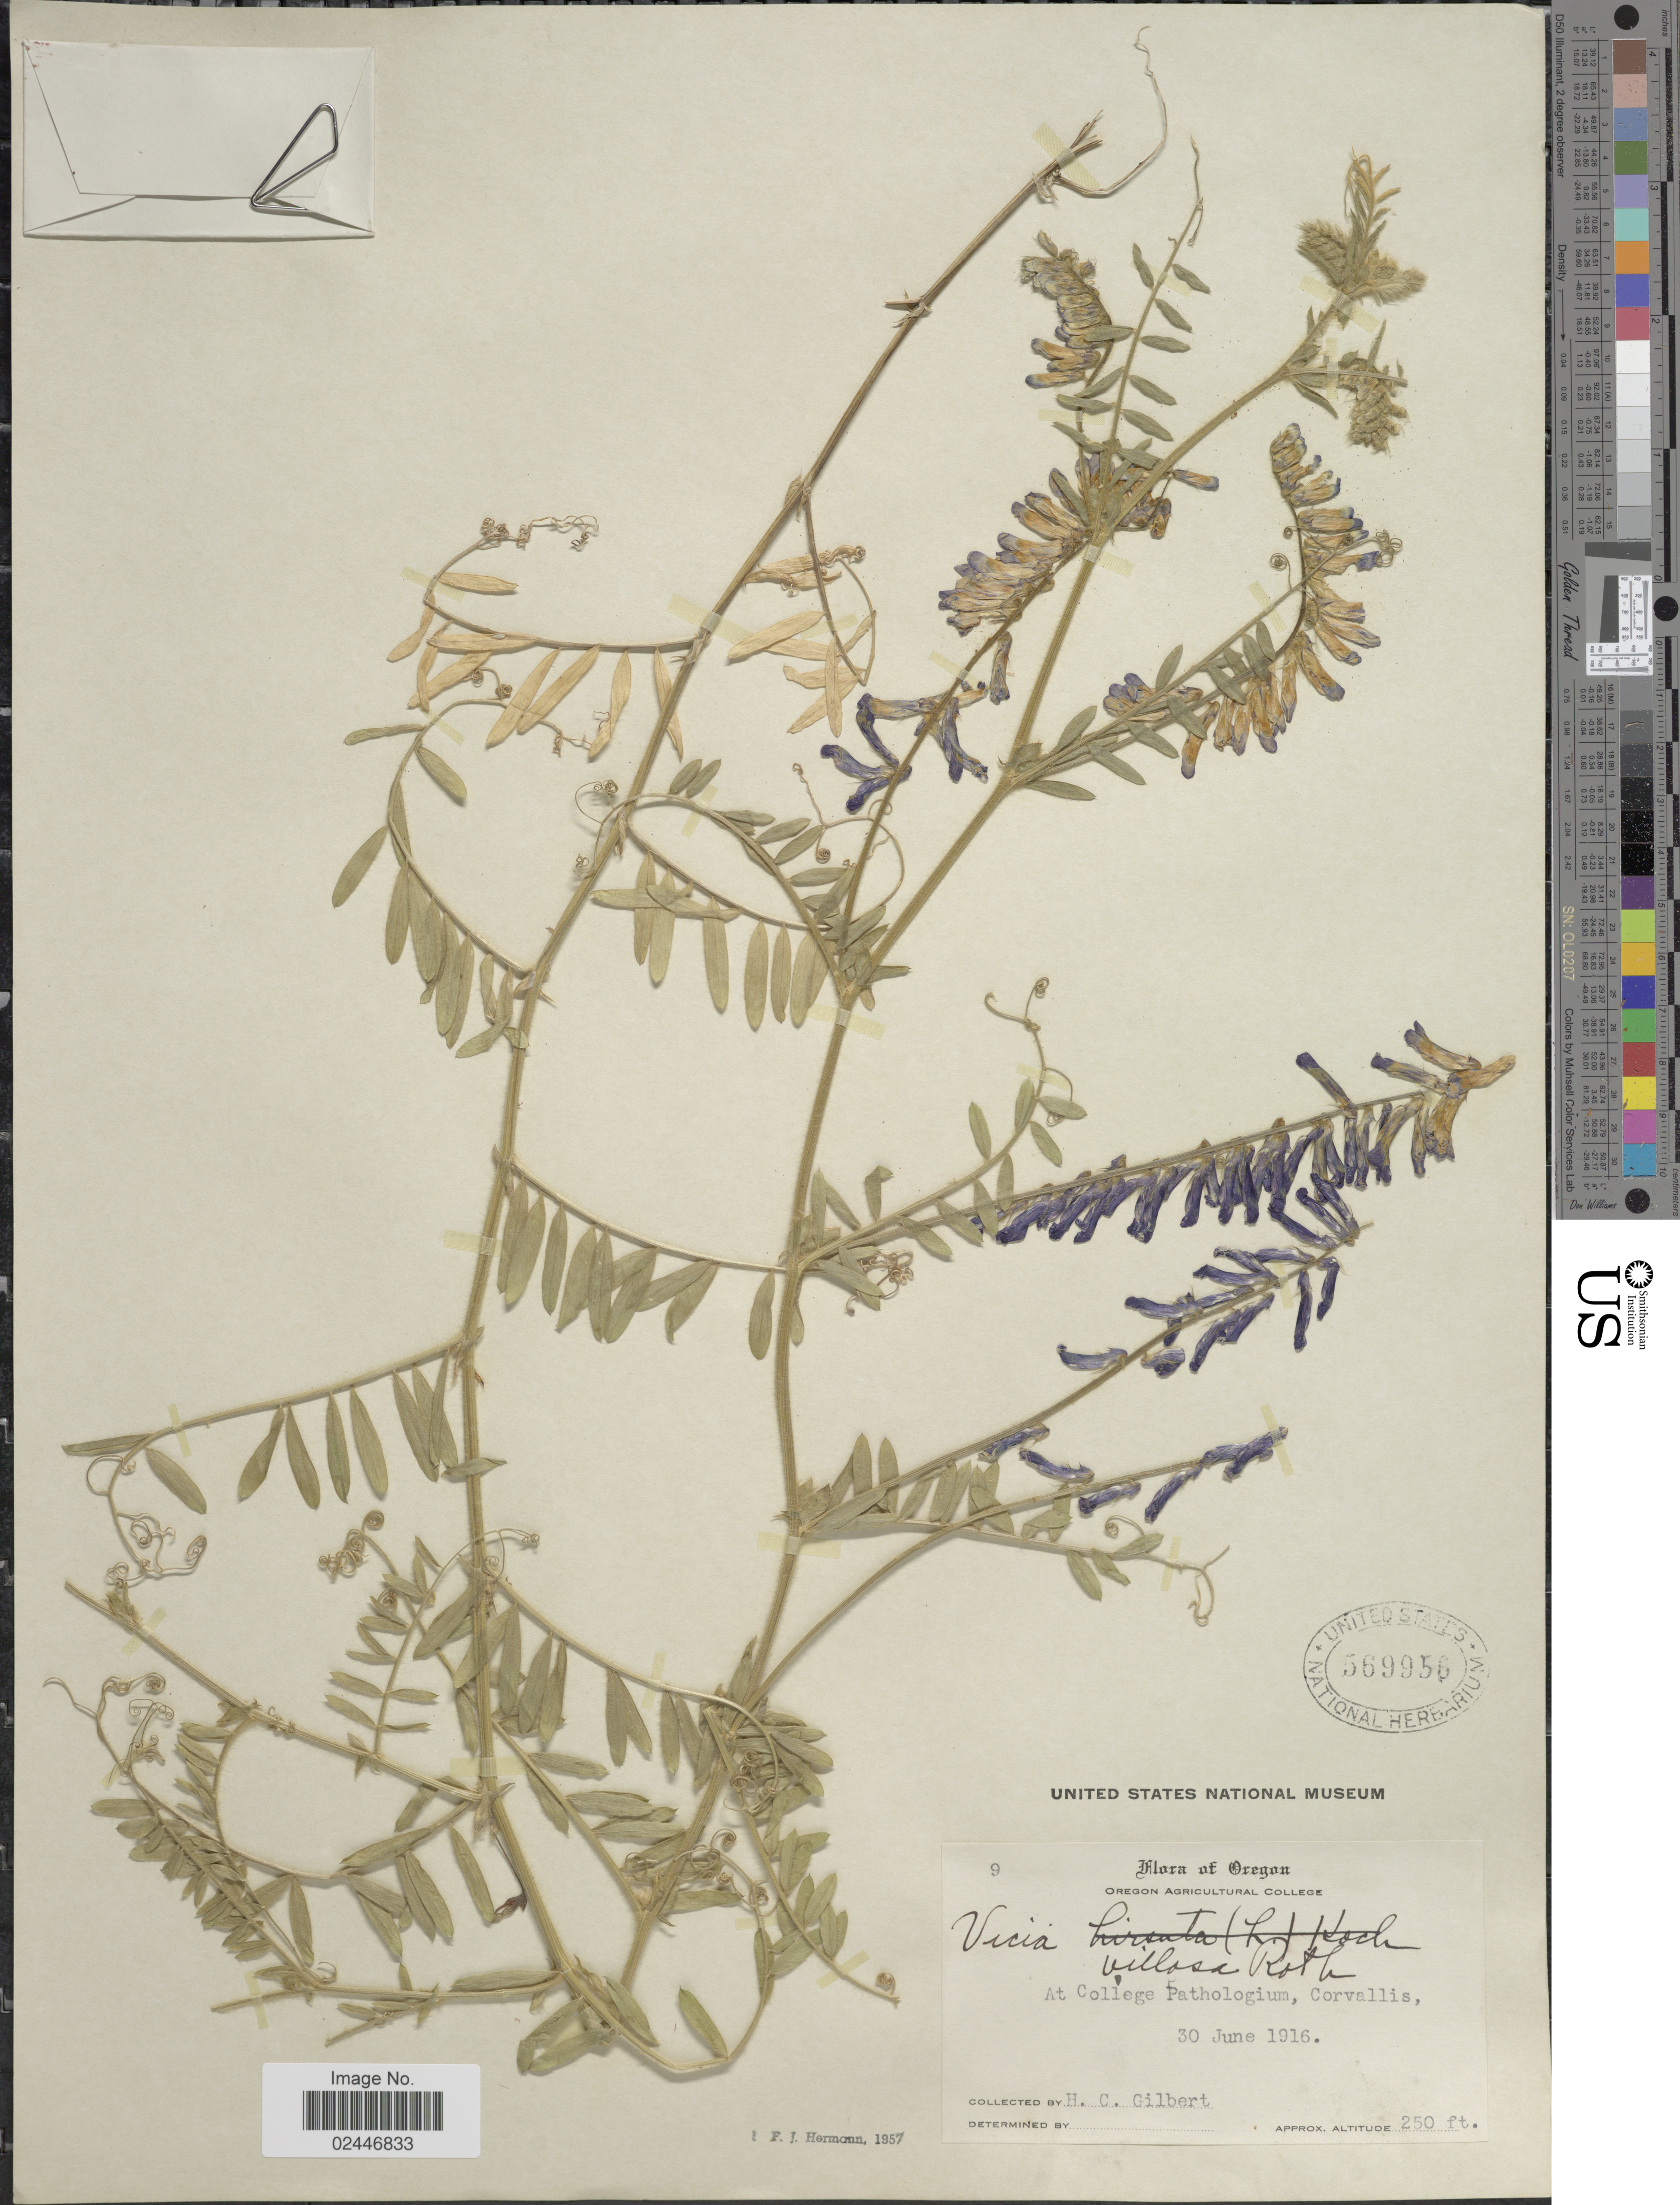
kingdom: Plantae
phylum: Tracheophyta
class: Magnoliopsida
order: Fabales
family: Fabaceae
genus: Vicia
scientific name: Vicia villosa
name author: Roth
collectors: H. Gilbert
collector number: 9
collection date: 1916-06-30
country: United States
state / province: Oregon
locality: At College Pathologicum, Corvallis.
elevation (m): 76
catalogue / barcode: US 569956